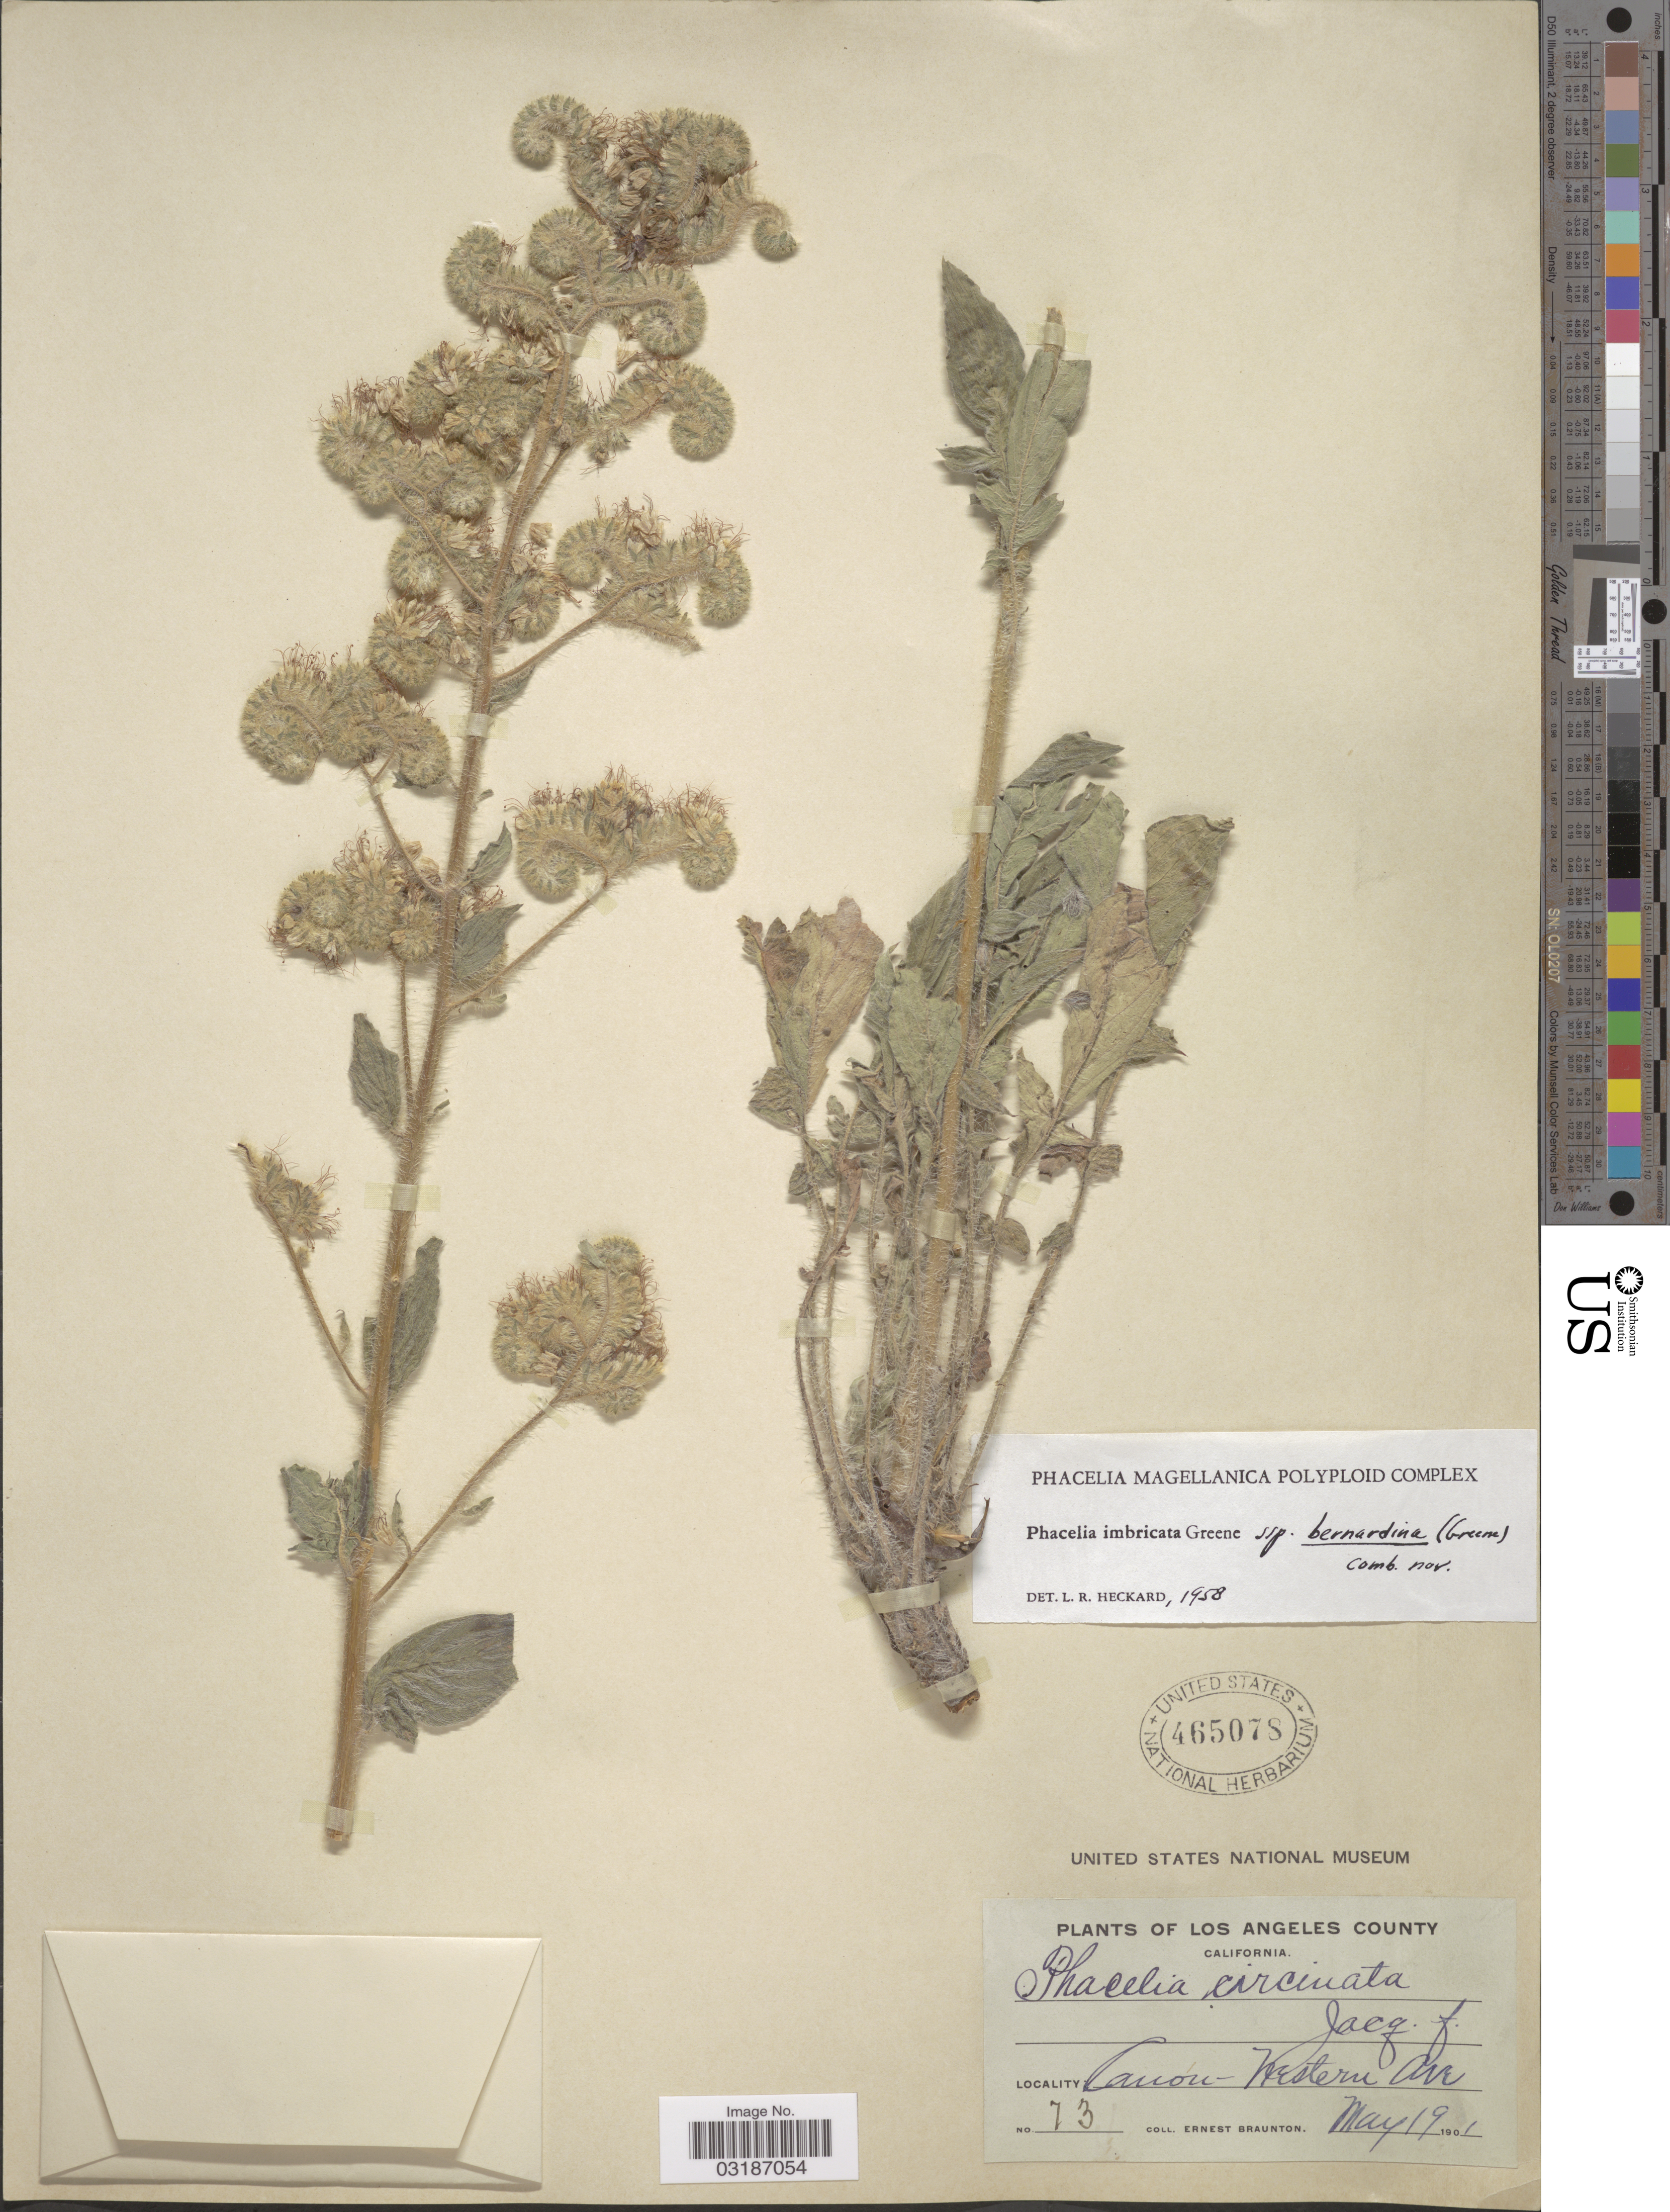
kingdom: Plantae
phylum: Tracheophyta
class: Magnoliopsida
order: Boraginales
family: Hydrophyllaceae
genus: Phacelia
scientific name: Phacelia imbricata subsp. bernardina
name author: (S.W. Greene) Heckard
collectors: E. Braunton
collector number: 73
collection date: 1901-05-19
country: United States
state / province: California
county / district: Los Angeles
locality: Los Angeles County. Canon - Western Ave.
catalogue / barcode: US 465078